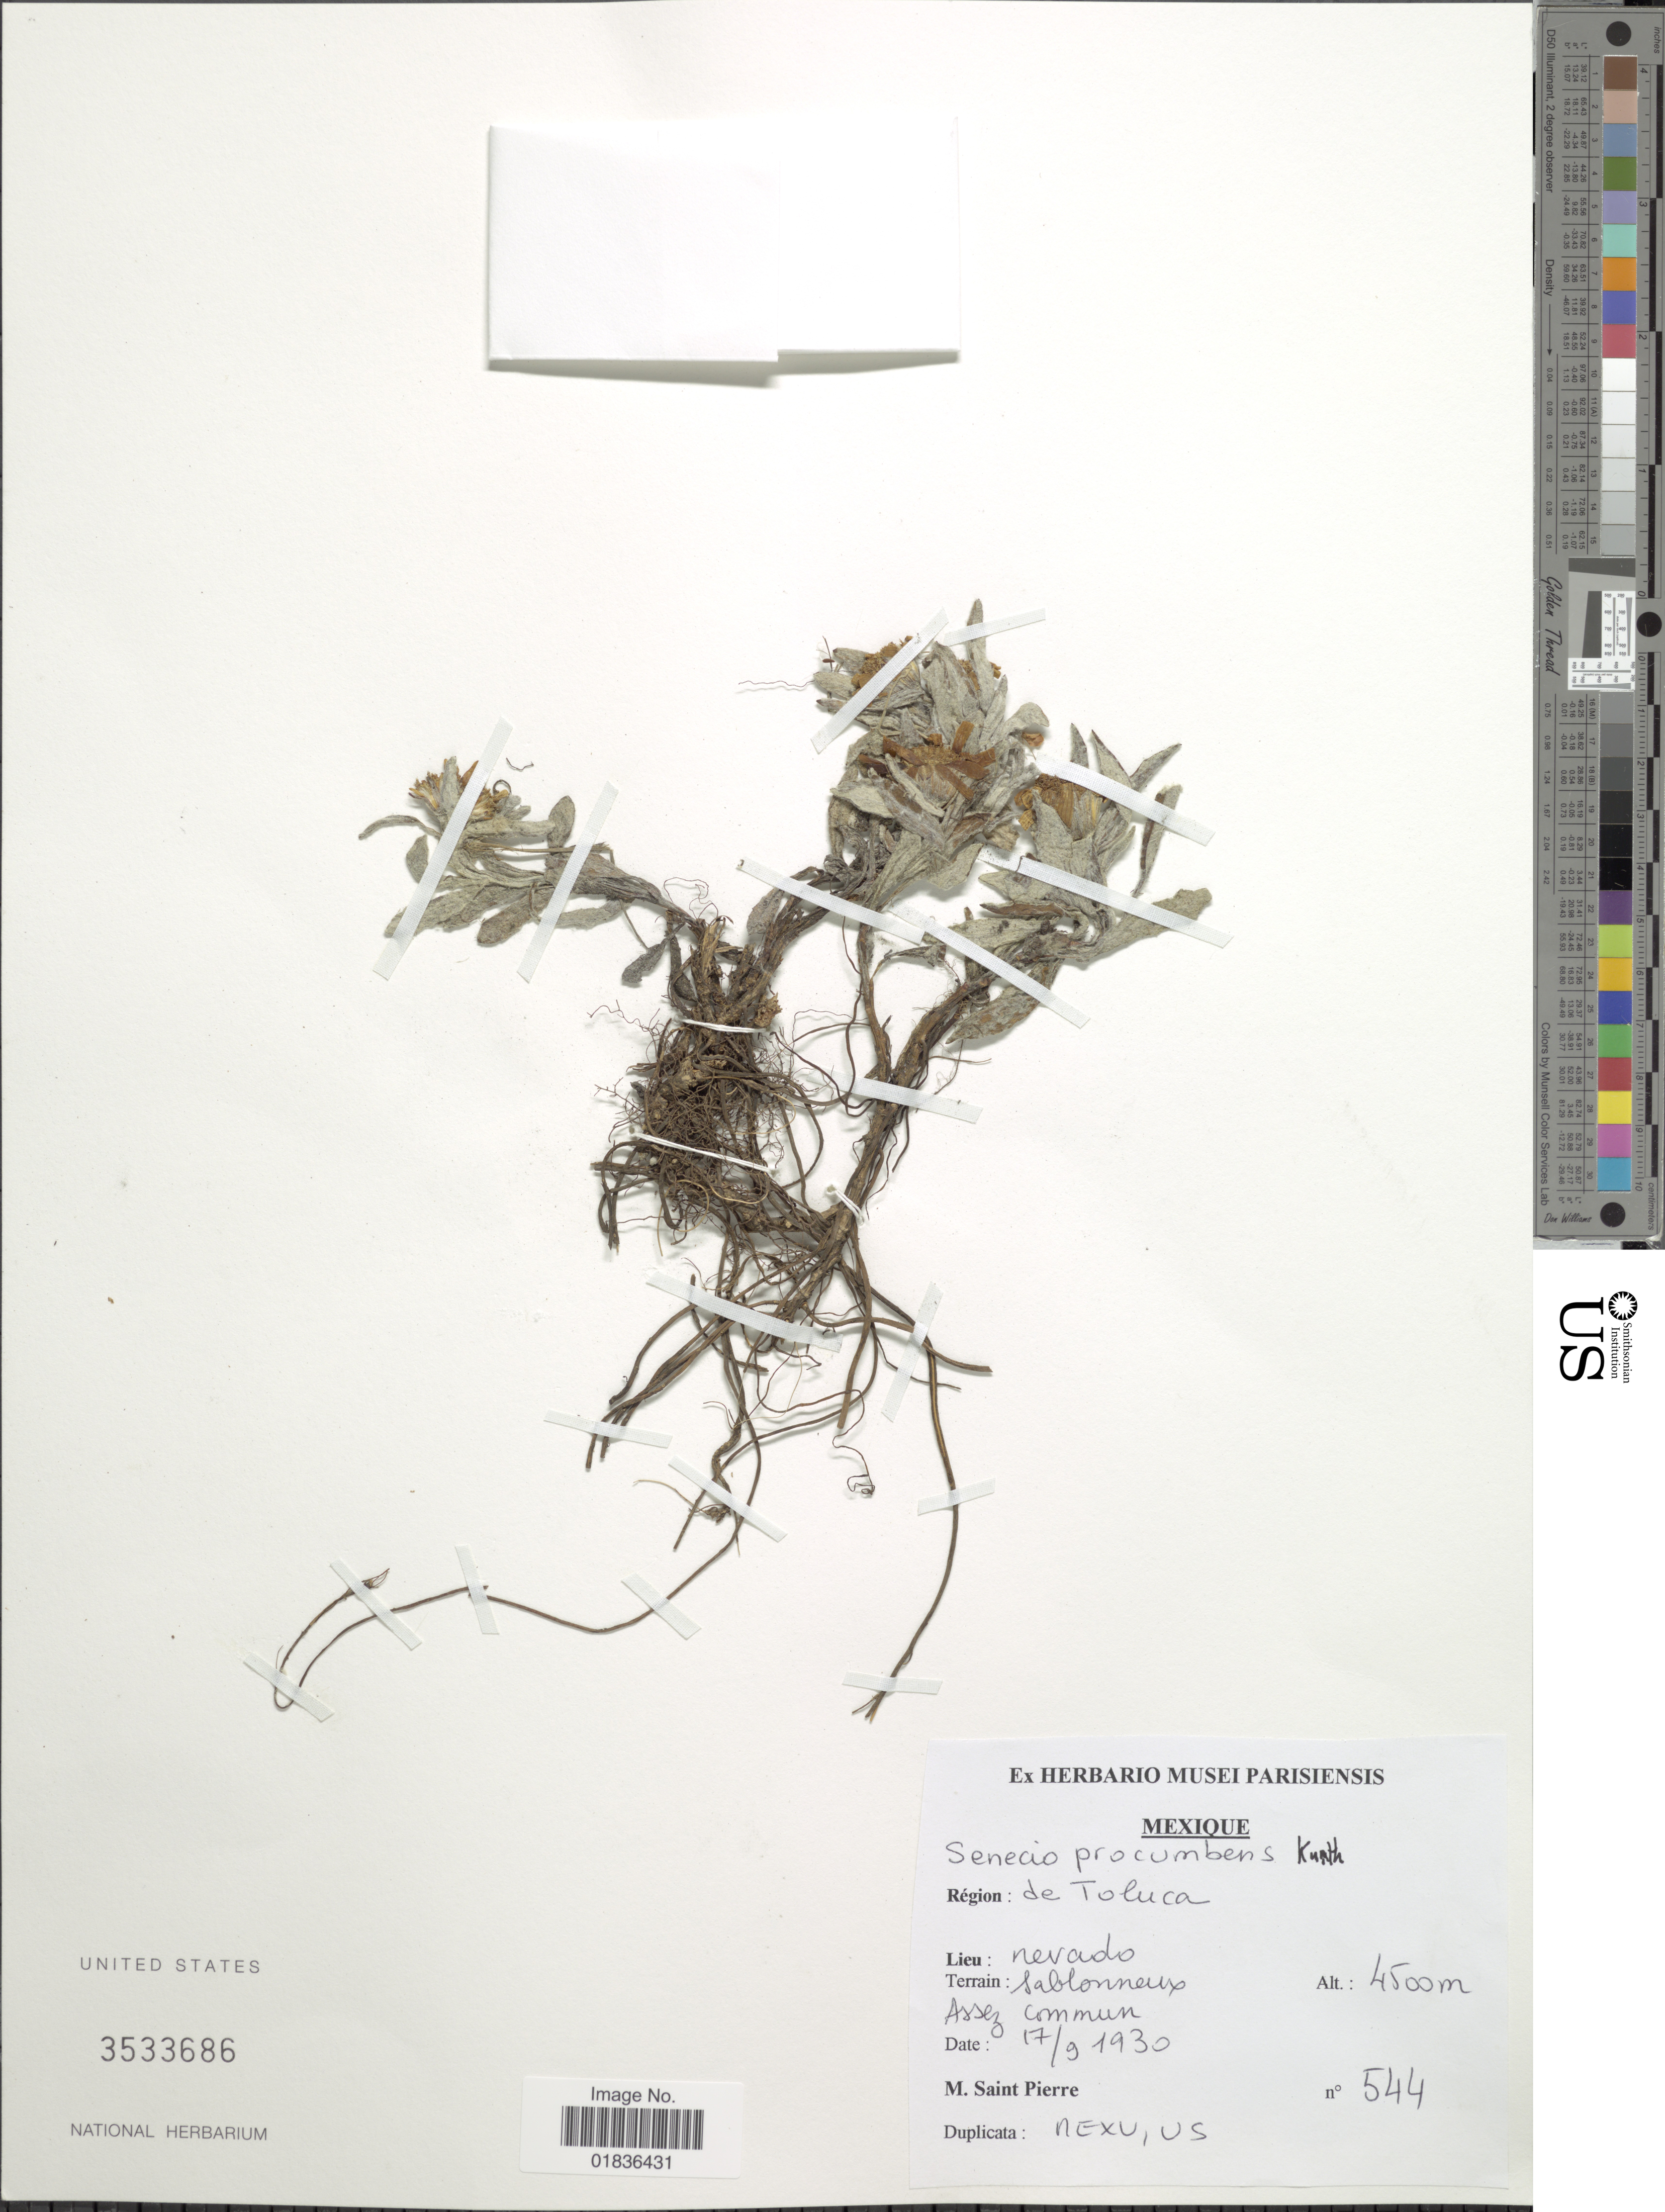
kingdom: Plantae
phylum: Tracheophyta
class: Magnoliopsida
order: Asterales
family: Asteraceae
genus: Senecio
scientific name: Senecio procumbens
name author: Kunth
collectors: M. Saint-Pierre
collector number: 544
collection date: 1930-09-17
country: Mexico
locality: Region: de Toluca, Lien: Nevado.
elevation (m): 4500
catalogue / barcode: US 3533686